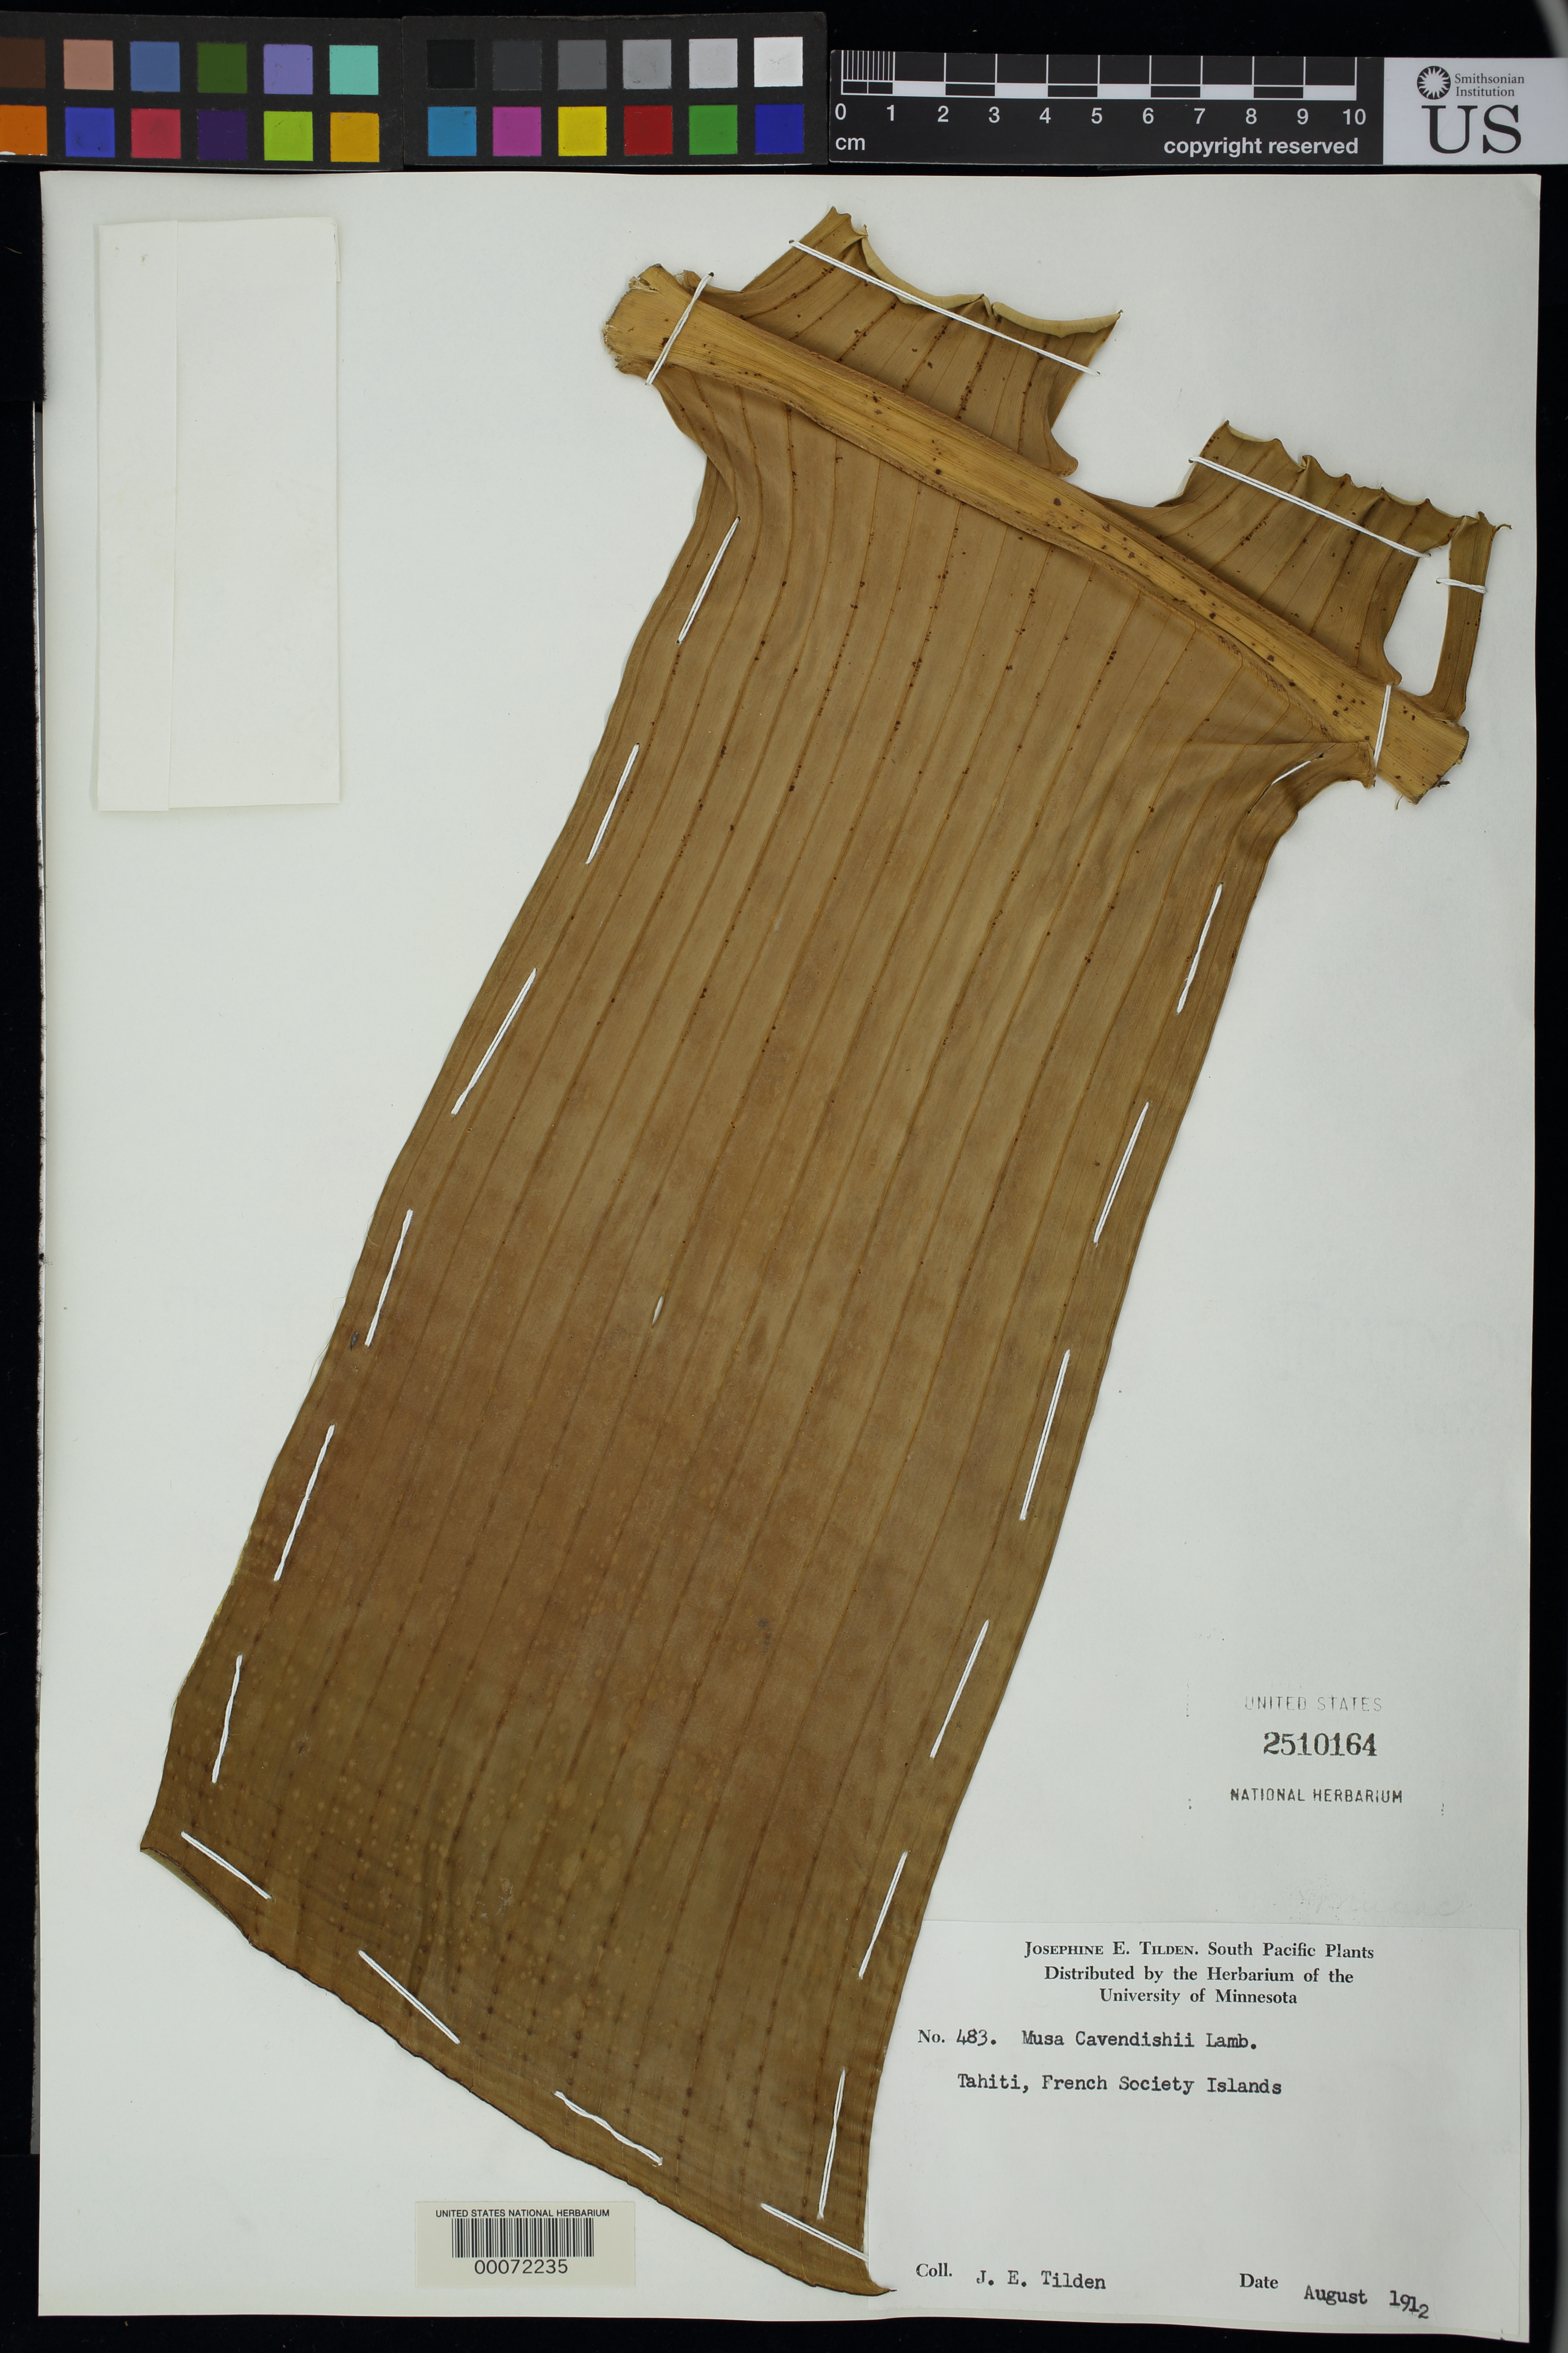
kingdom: Plantae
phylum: Tracheophyta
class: Liliopsida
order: Zingiberales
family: Musaceae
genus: Musa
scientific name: Musa cavendishii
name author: Lamb. ex Paxton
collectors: J. E. Tilden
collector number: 483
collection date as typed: Aug 1912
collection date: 1912-08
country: French Polynesia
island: Tahiti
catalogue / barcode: US 2510164